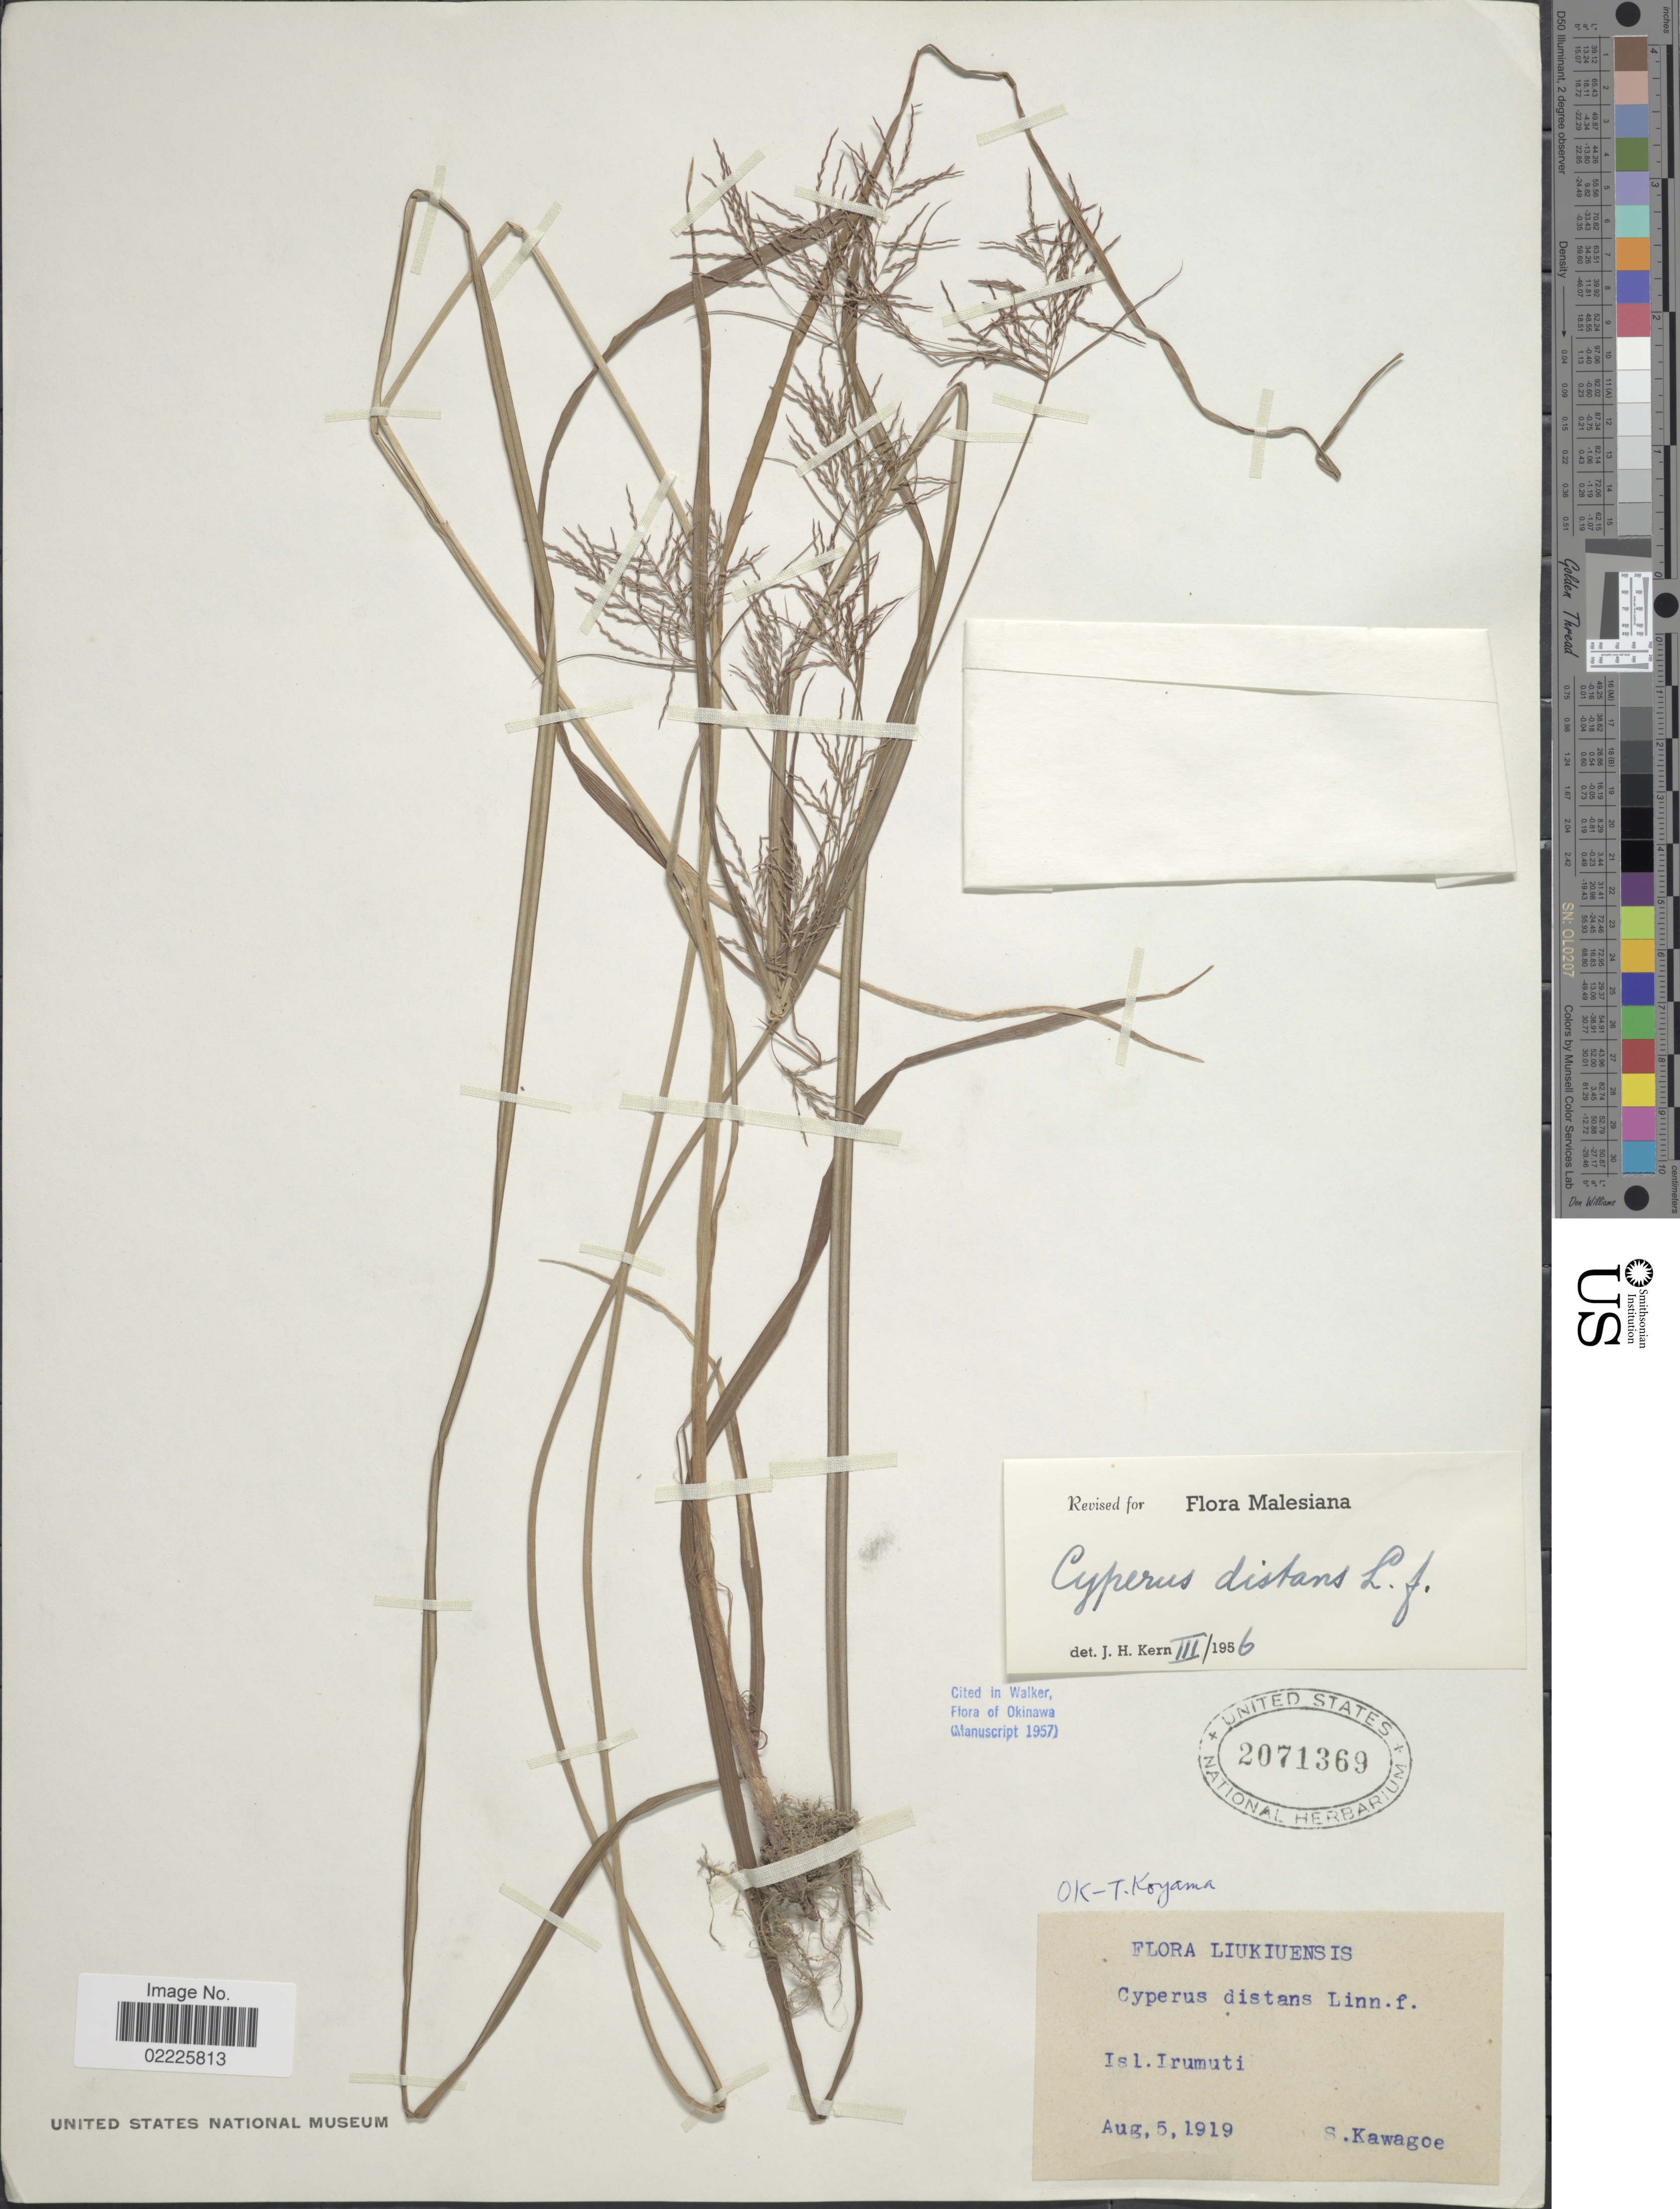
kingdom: Plantae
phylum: Tracheophyta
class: Liliopsida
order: Poales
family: Cyperaceae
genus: Cyperus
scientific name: Cyperus distans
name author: L. f.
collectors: S. Kawagoe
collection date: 1919-05-05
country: Japan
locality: Liukiuensis, Isl. Irumuti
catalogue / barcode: US 2071369